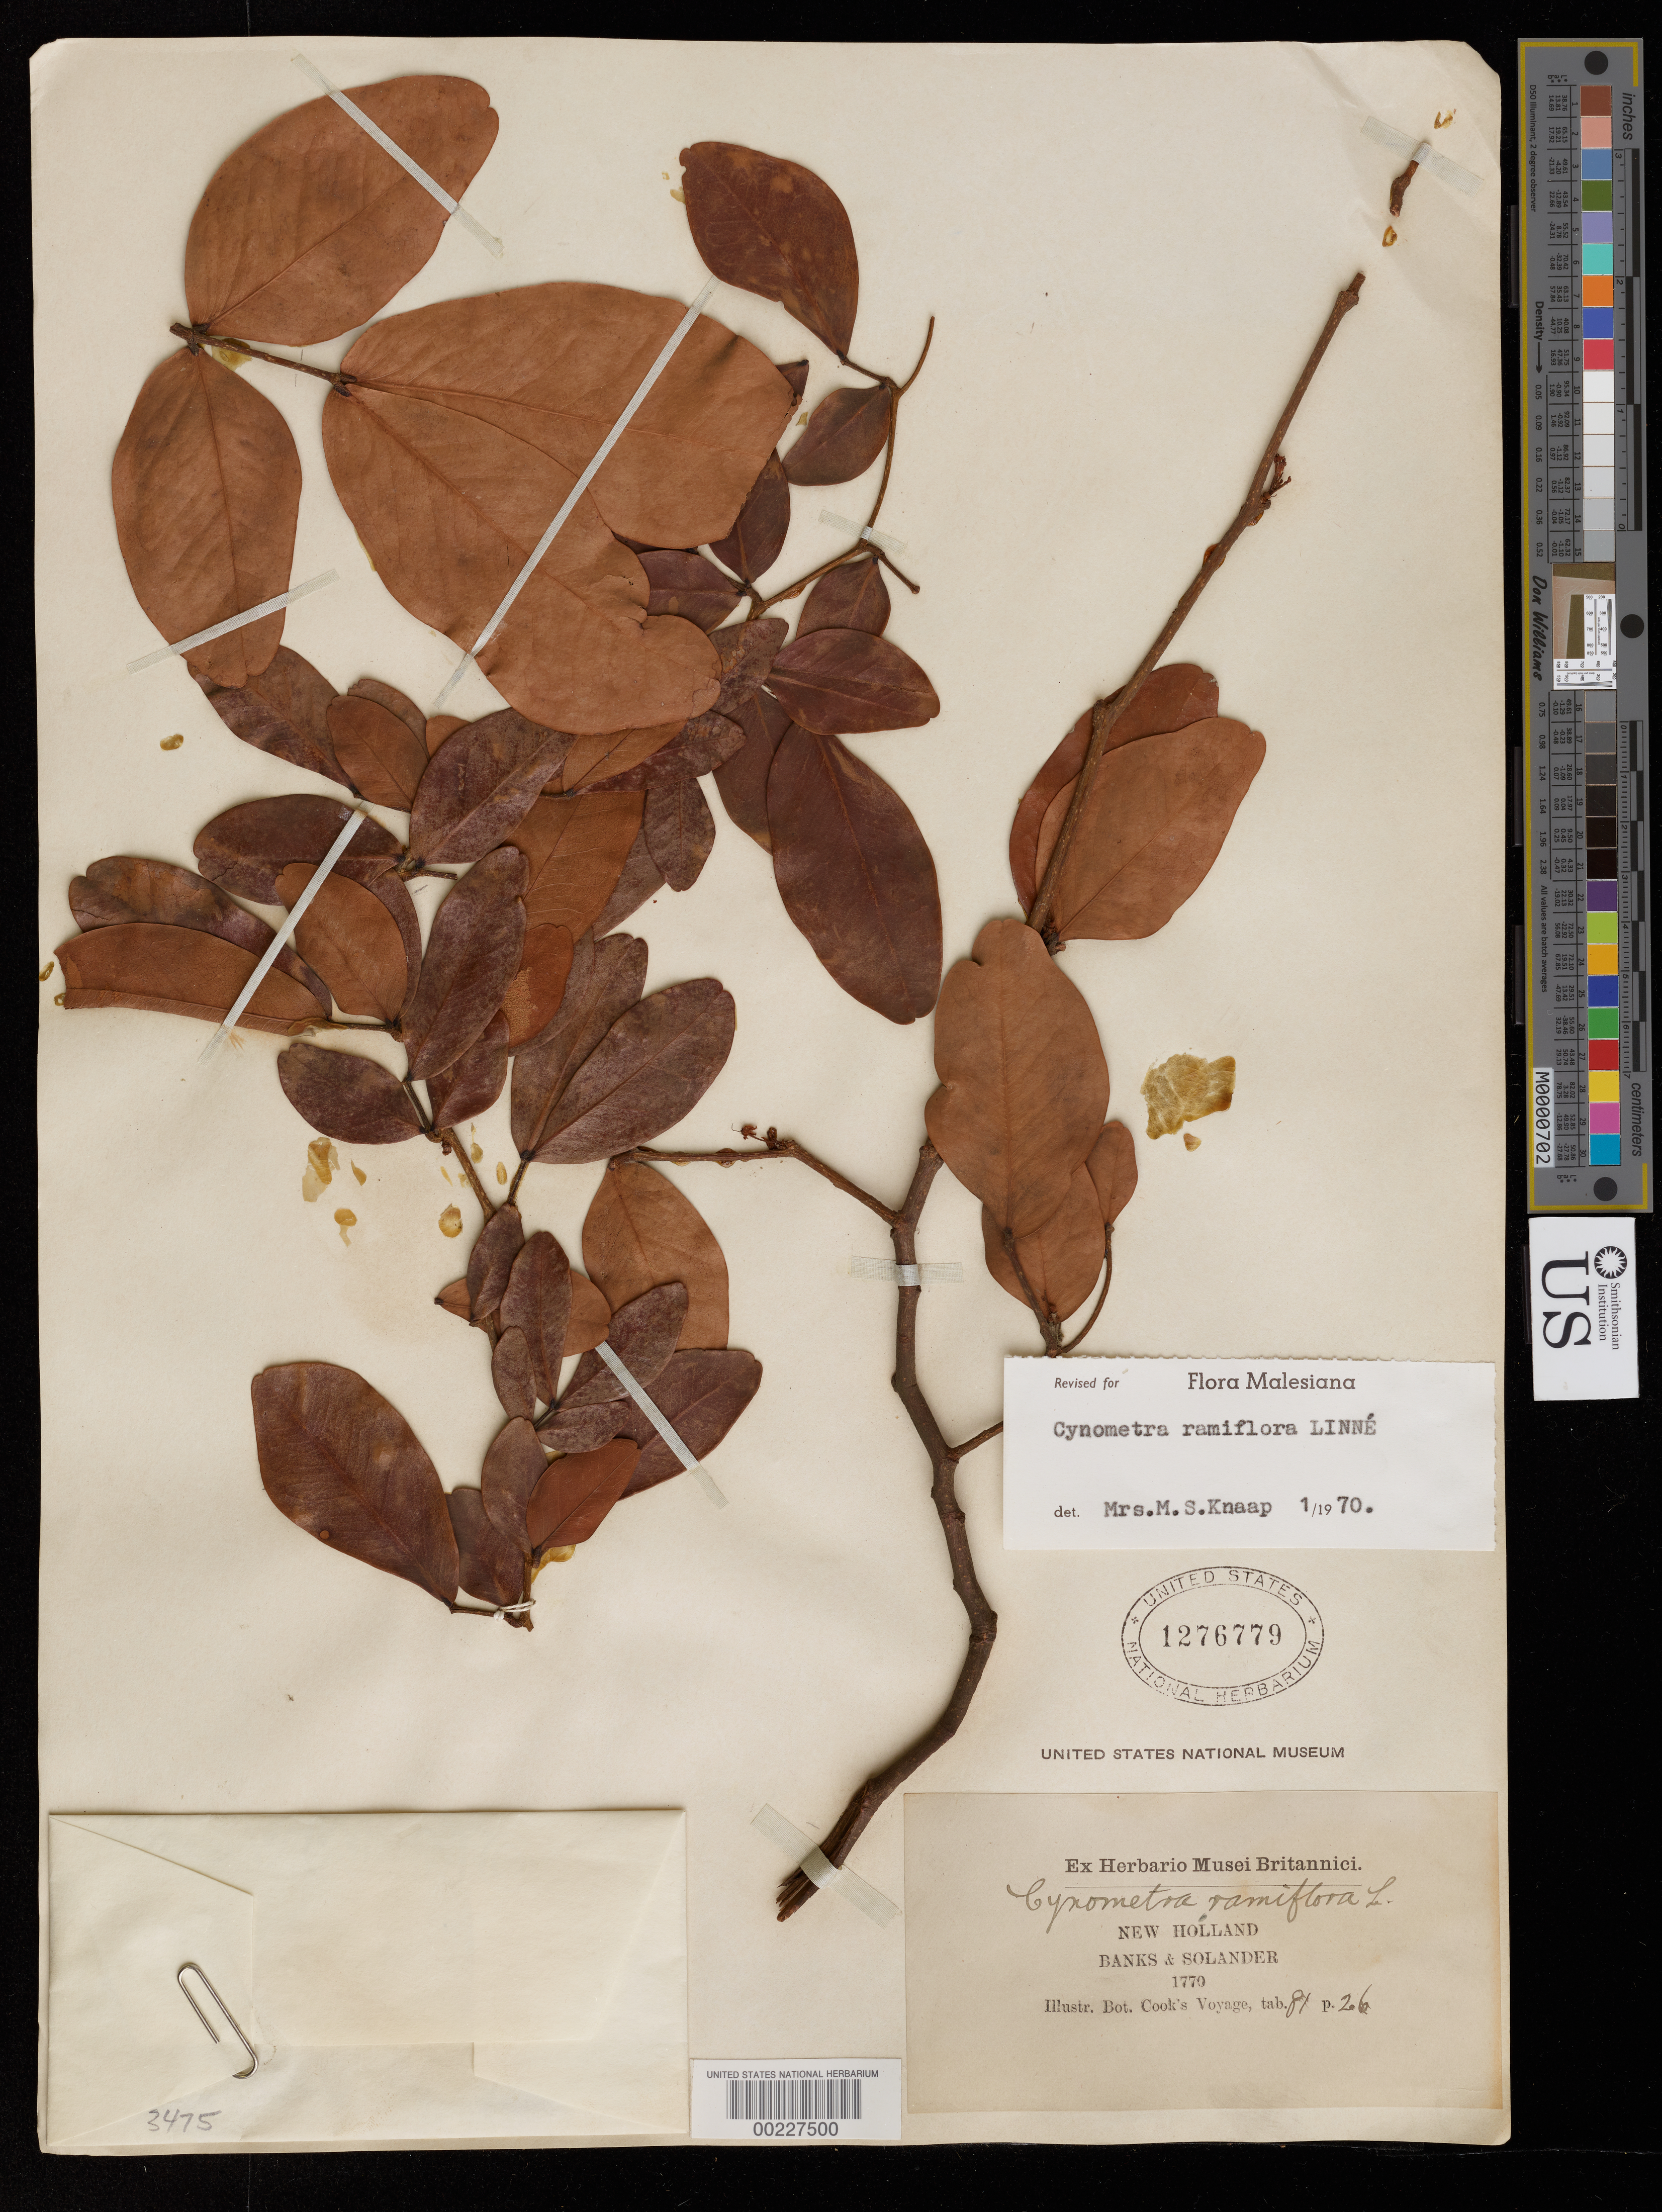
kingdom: Plantae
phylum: Tracheophyta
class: Magnoliopsida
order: Fabales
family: Fabaceae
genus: Cynometra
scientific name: Cynometra ramiflora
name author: L.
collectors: J. Banks & D. C. Solander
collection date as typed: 1770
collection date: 1770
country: Australia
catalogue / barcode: US 1276779